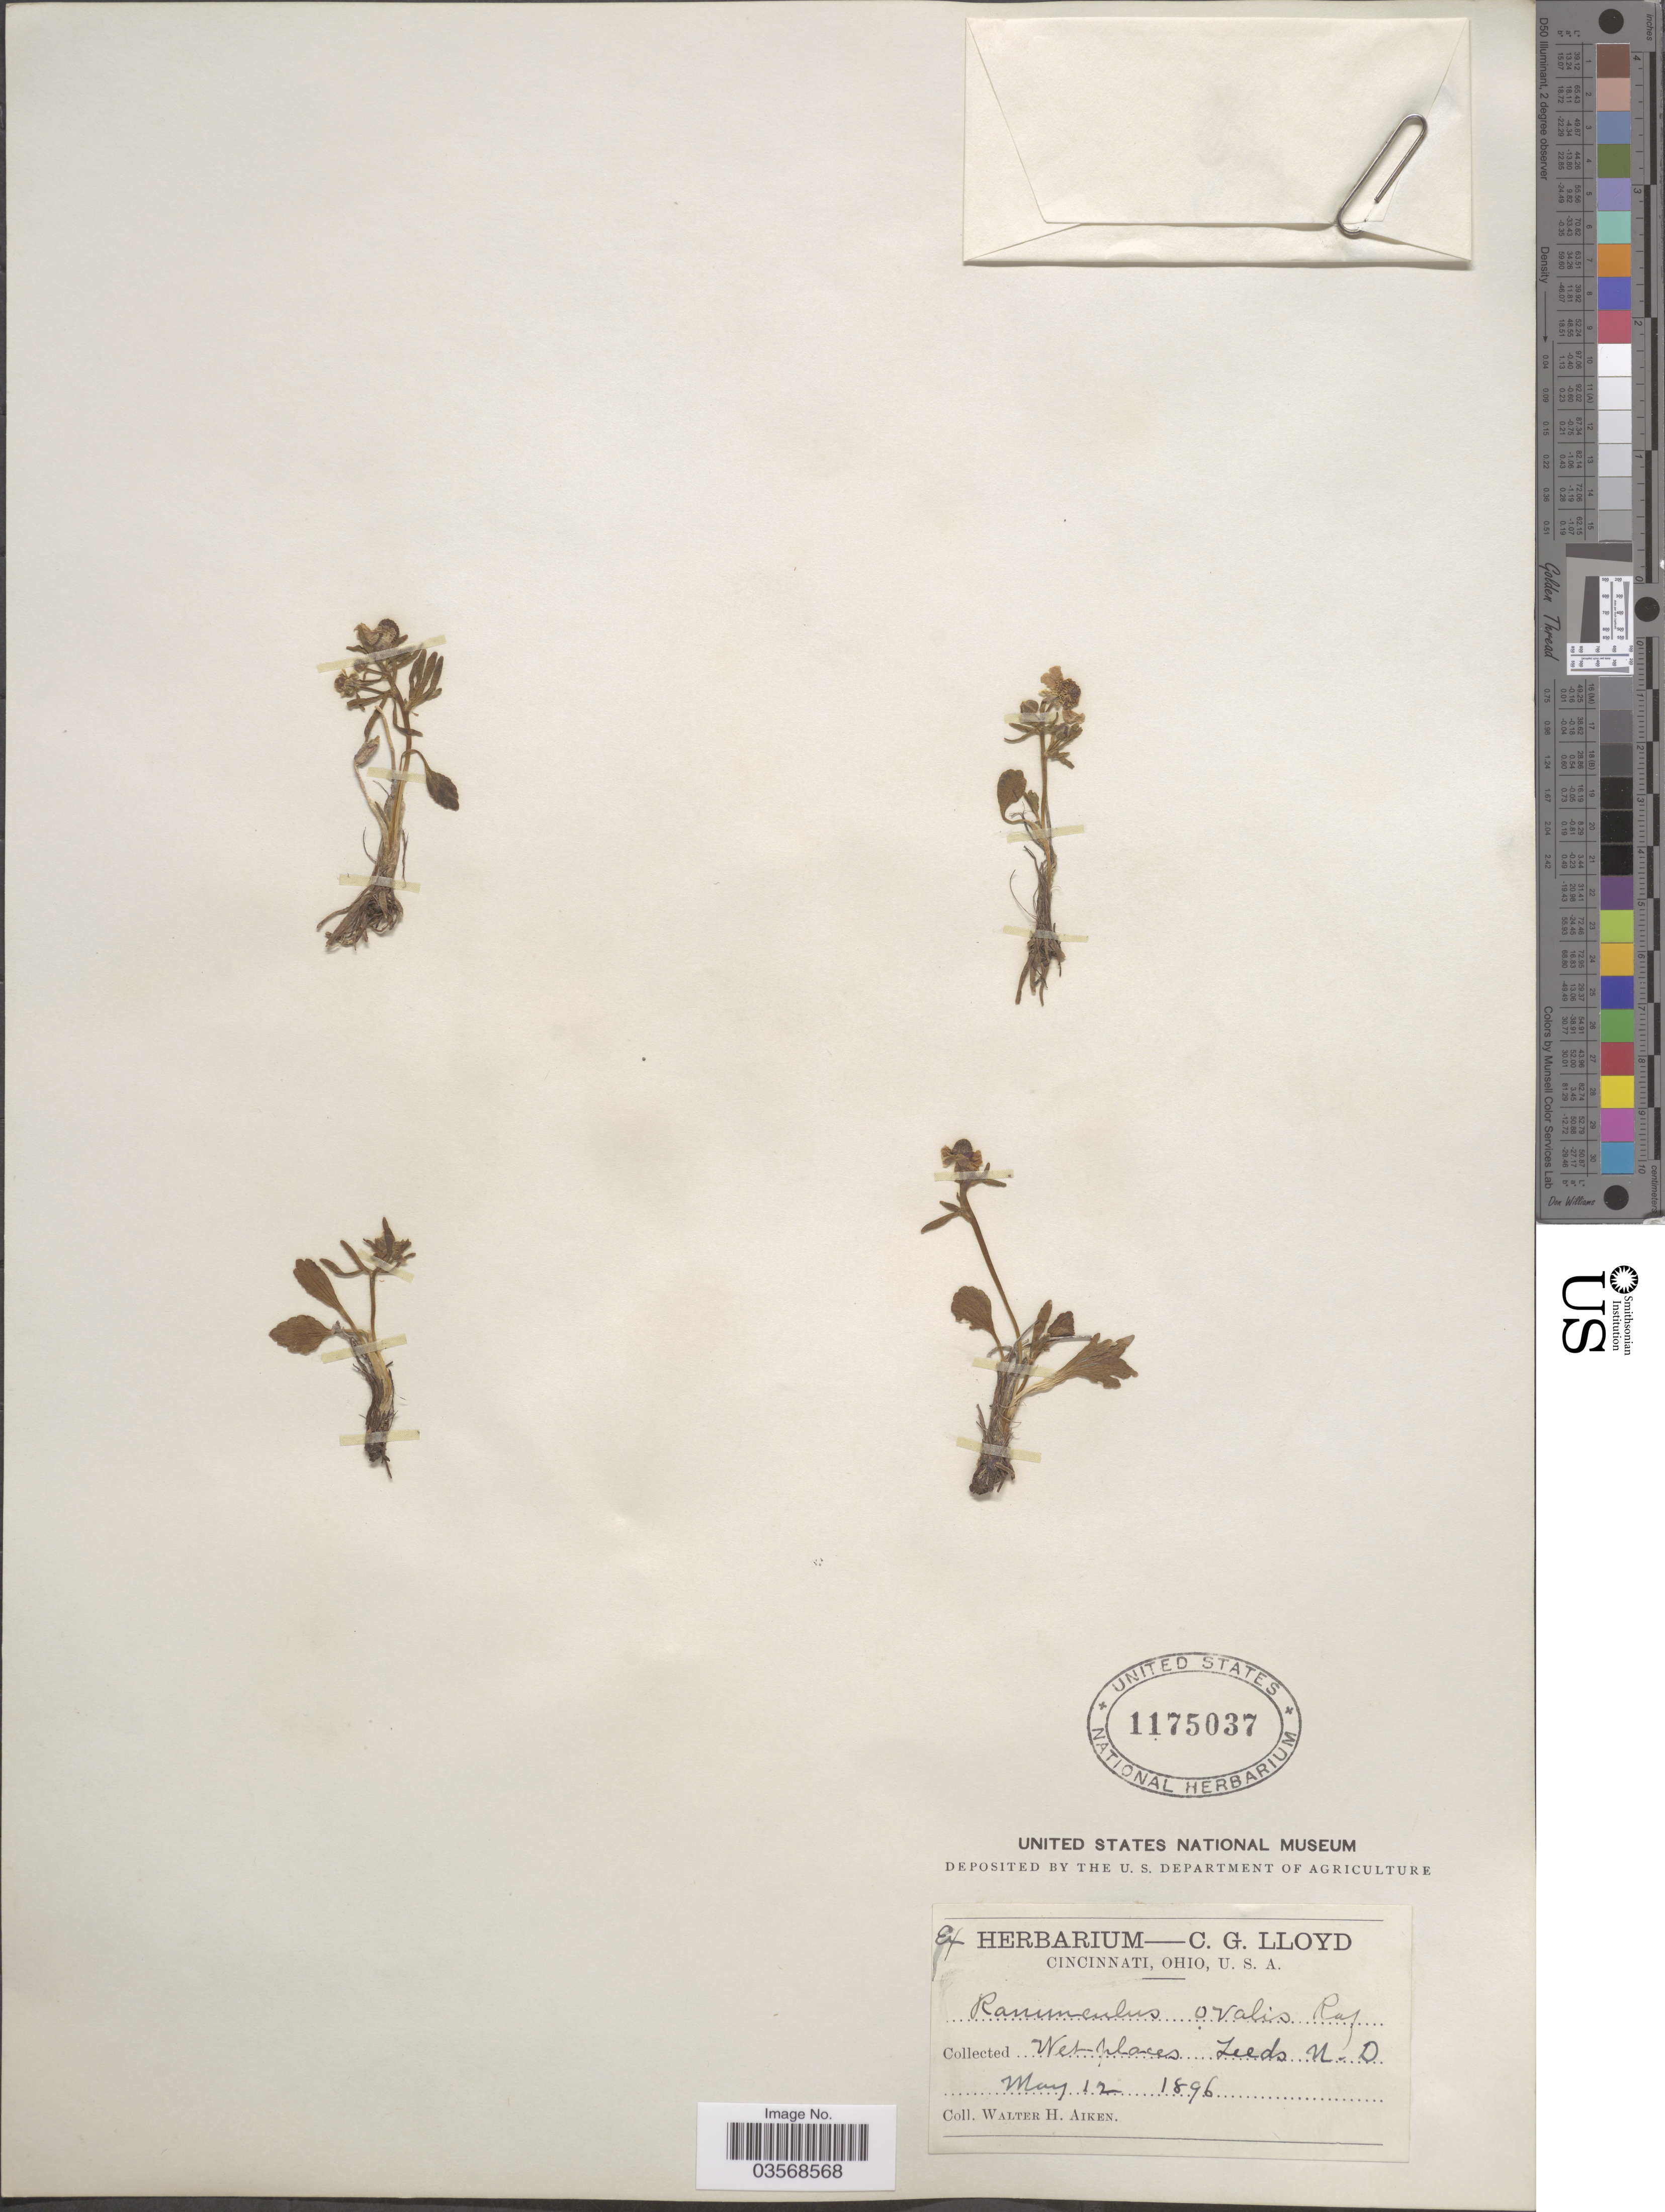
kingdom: Plantae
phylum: Tracheophyta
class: Magnoliopsida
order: Ranunculales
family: Ranunculaceae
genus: Ranunculus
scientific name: Ranunculus ovalis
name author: Raf.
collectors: W. Aiken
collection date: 1896-05-12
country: United States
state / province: North Dakota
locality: Wet places Leeds.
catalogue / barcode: US 1175037